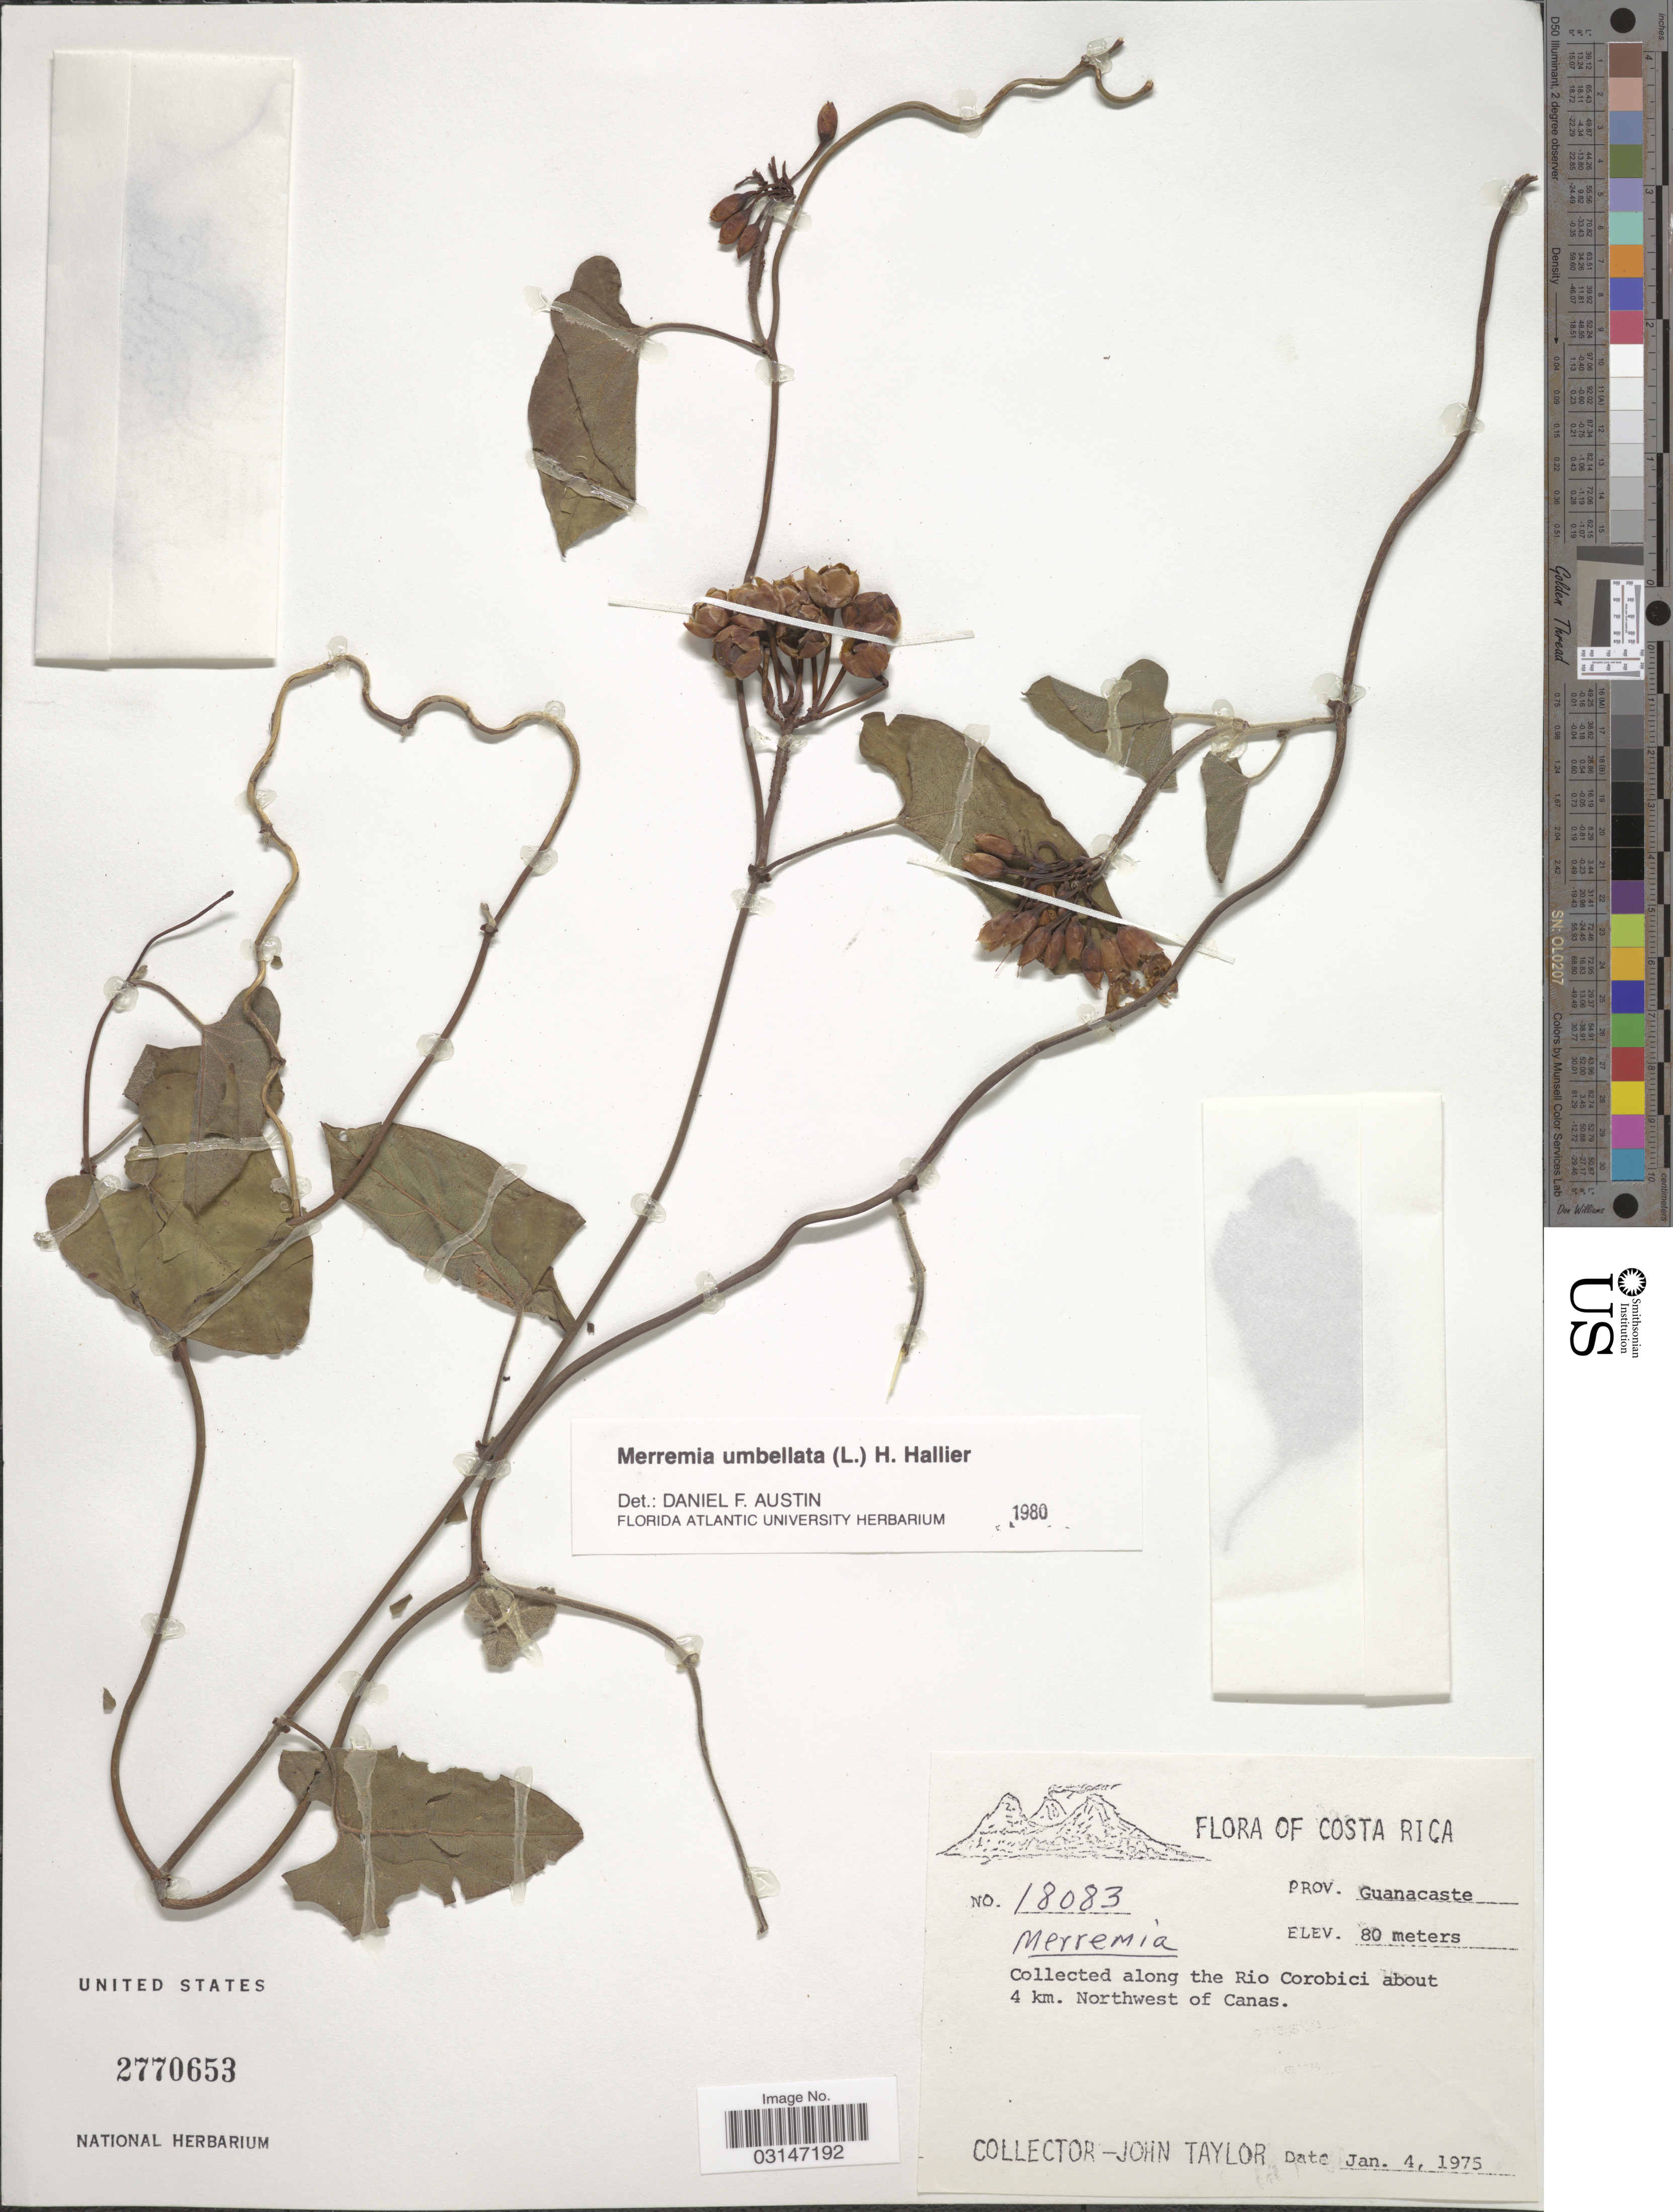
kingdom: Plantae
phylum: Tracheophyta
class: Magnoliopsida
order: Solanales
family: Convolvulaceae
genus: Camonea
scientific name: Camonea umbellata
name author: (L.) A. R. Simões & Staples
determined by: Strong, Mark T., (BOT), Smithsonian Institution - National Museum of Natural History (UNITED STATES)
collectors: J. Taylor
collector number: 18083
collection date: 1975-01-04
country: Costa Rica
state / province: Guanacaste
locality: Along the Rio Corobici about 4 km. Northwest of Canas.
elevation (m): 80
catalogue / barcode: US 2770653